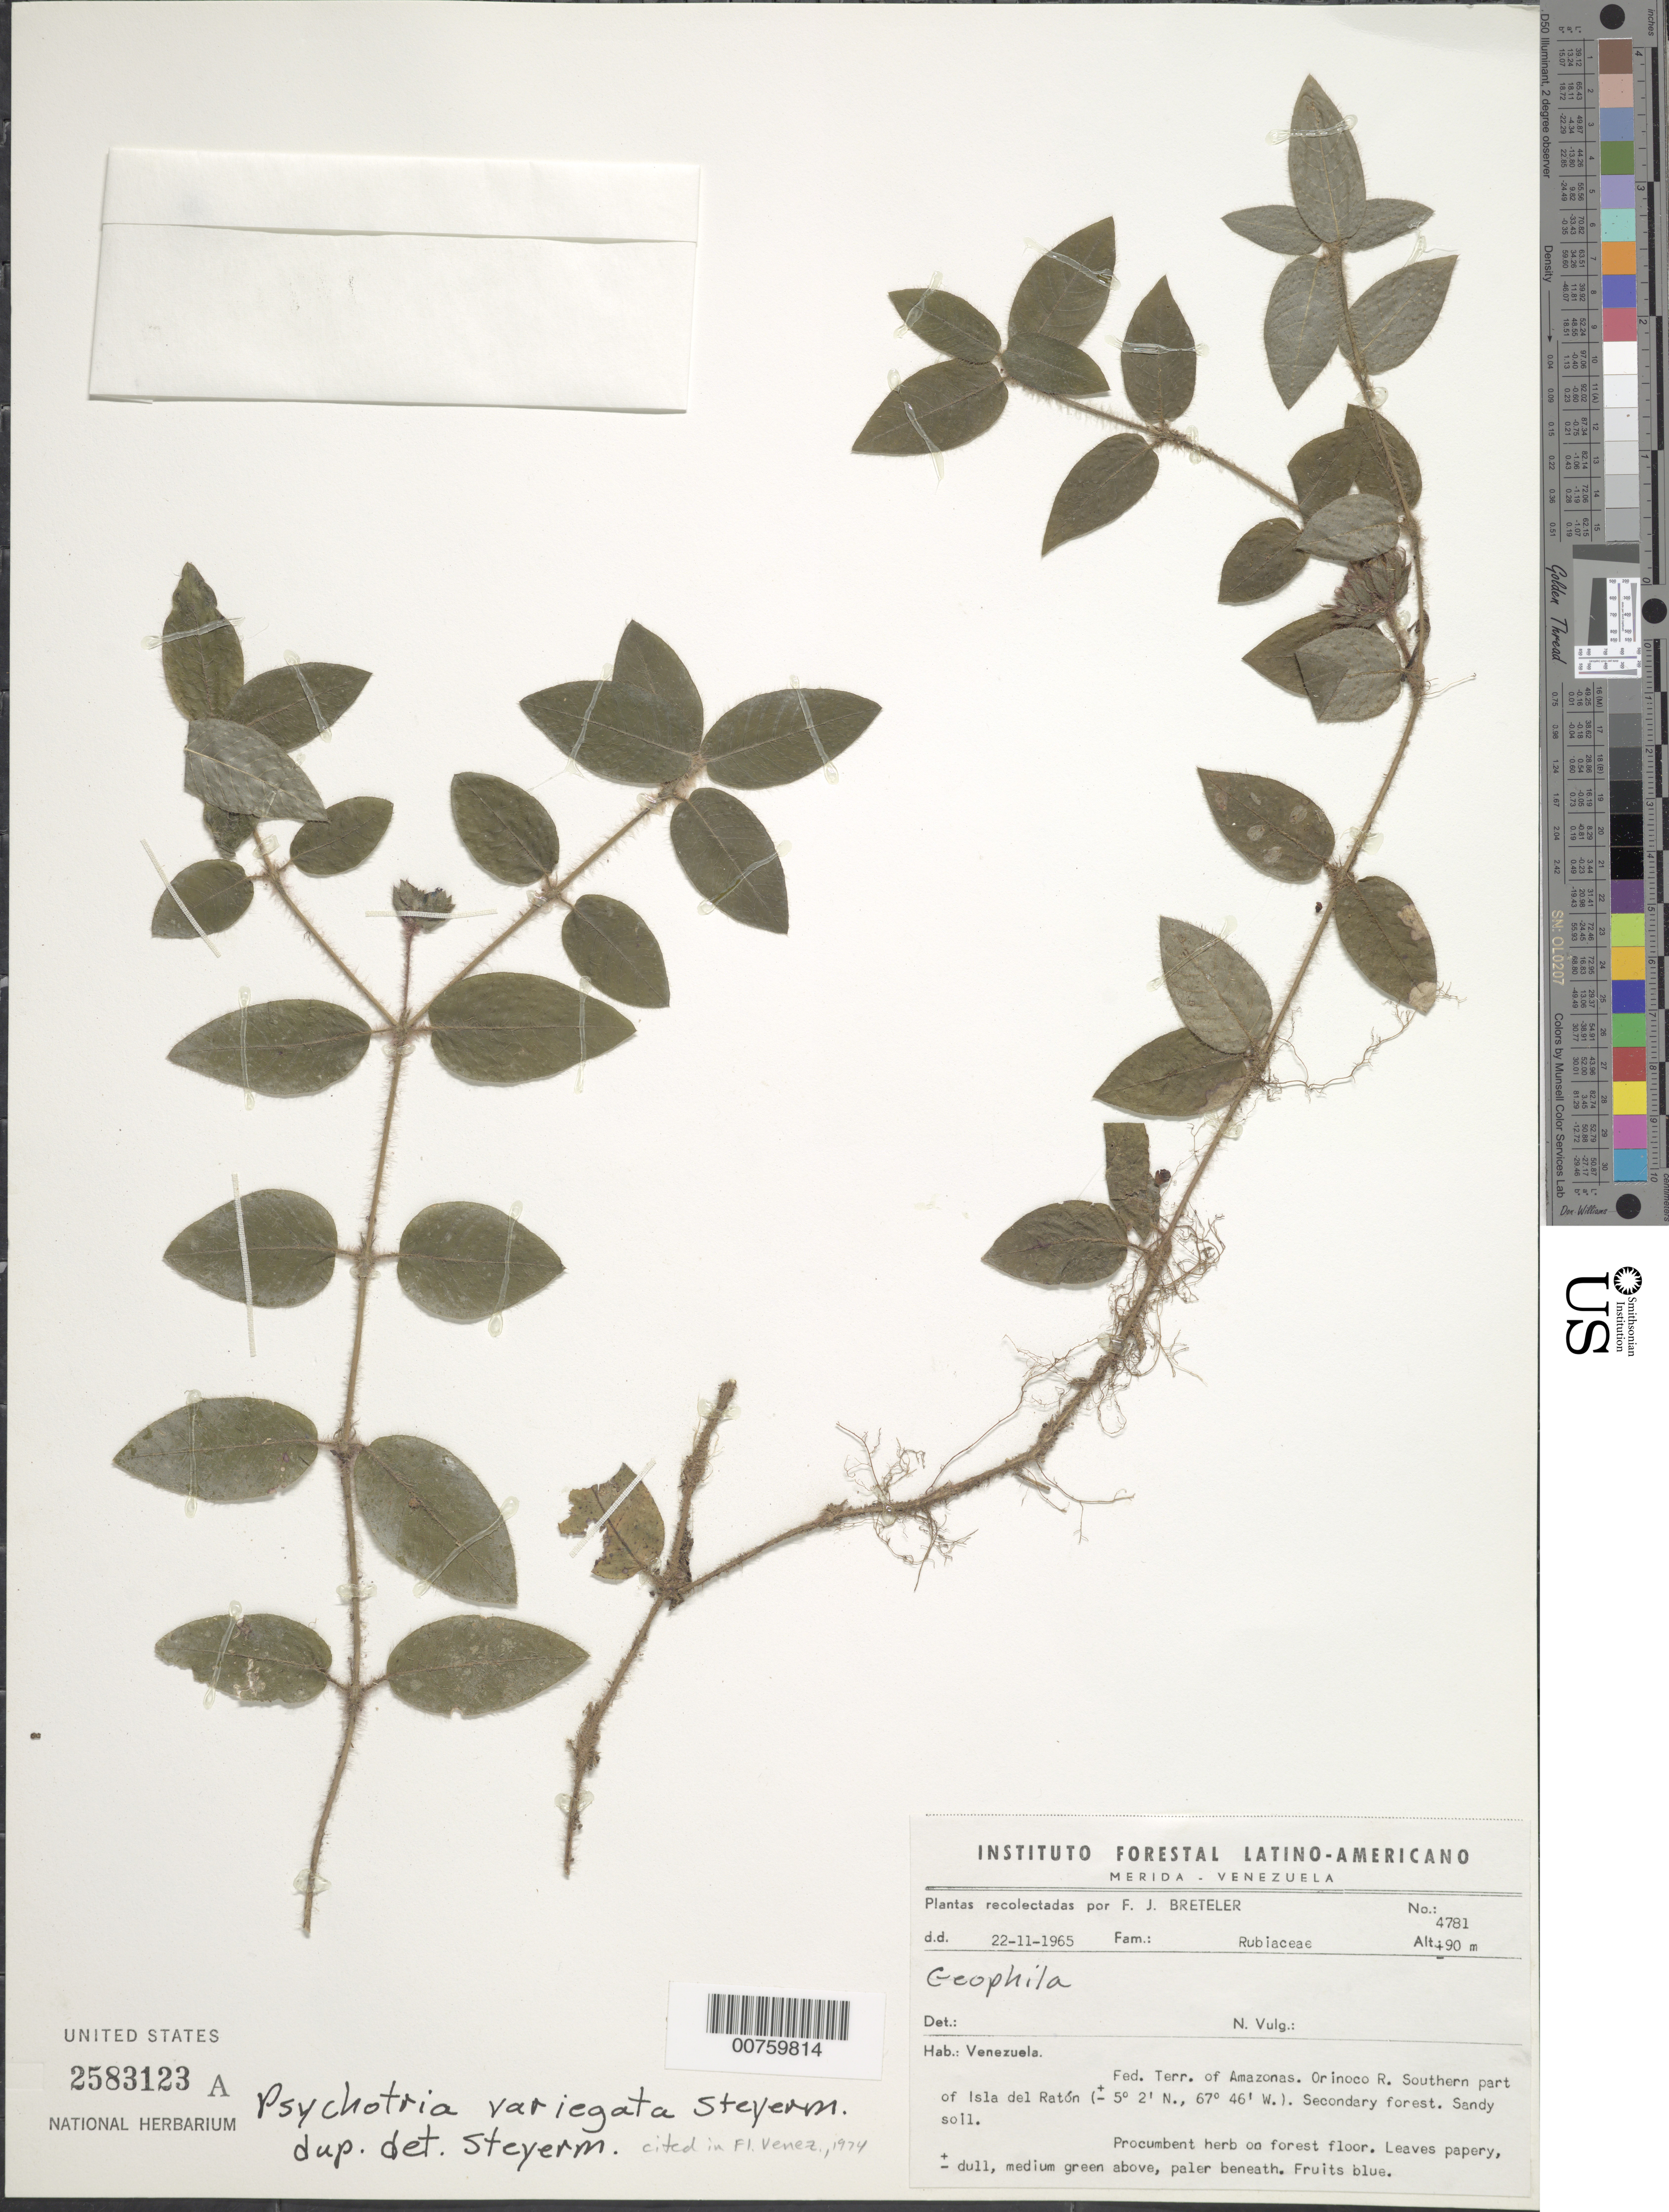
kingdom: Plantae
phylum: Tracheophyta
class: Magnoliopsida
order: Gentianales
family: Rubiaceae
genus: Psychotria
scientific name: Psychotria variegata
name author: Steyerm.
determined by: Steyermark, Julian A., (VEN)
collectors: F. J. Breteler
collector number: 4781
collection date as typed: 22-Nov-65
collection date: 1965-11-22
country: Venezuela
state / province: Amazonas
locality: Orinoco R., southern part of Isla del Ratón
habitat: Secondary forest, sandy soil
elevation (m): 90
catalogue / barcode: US 2583123A